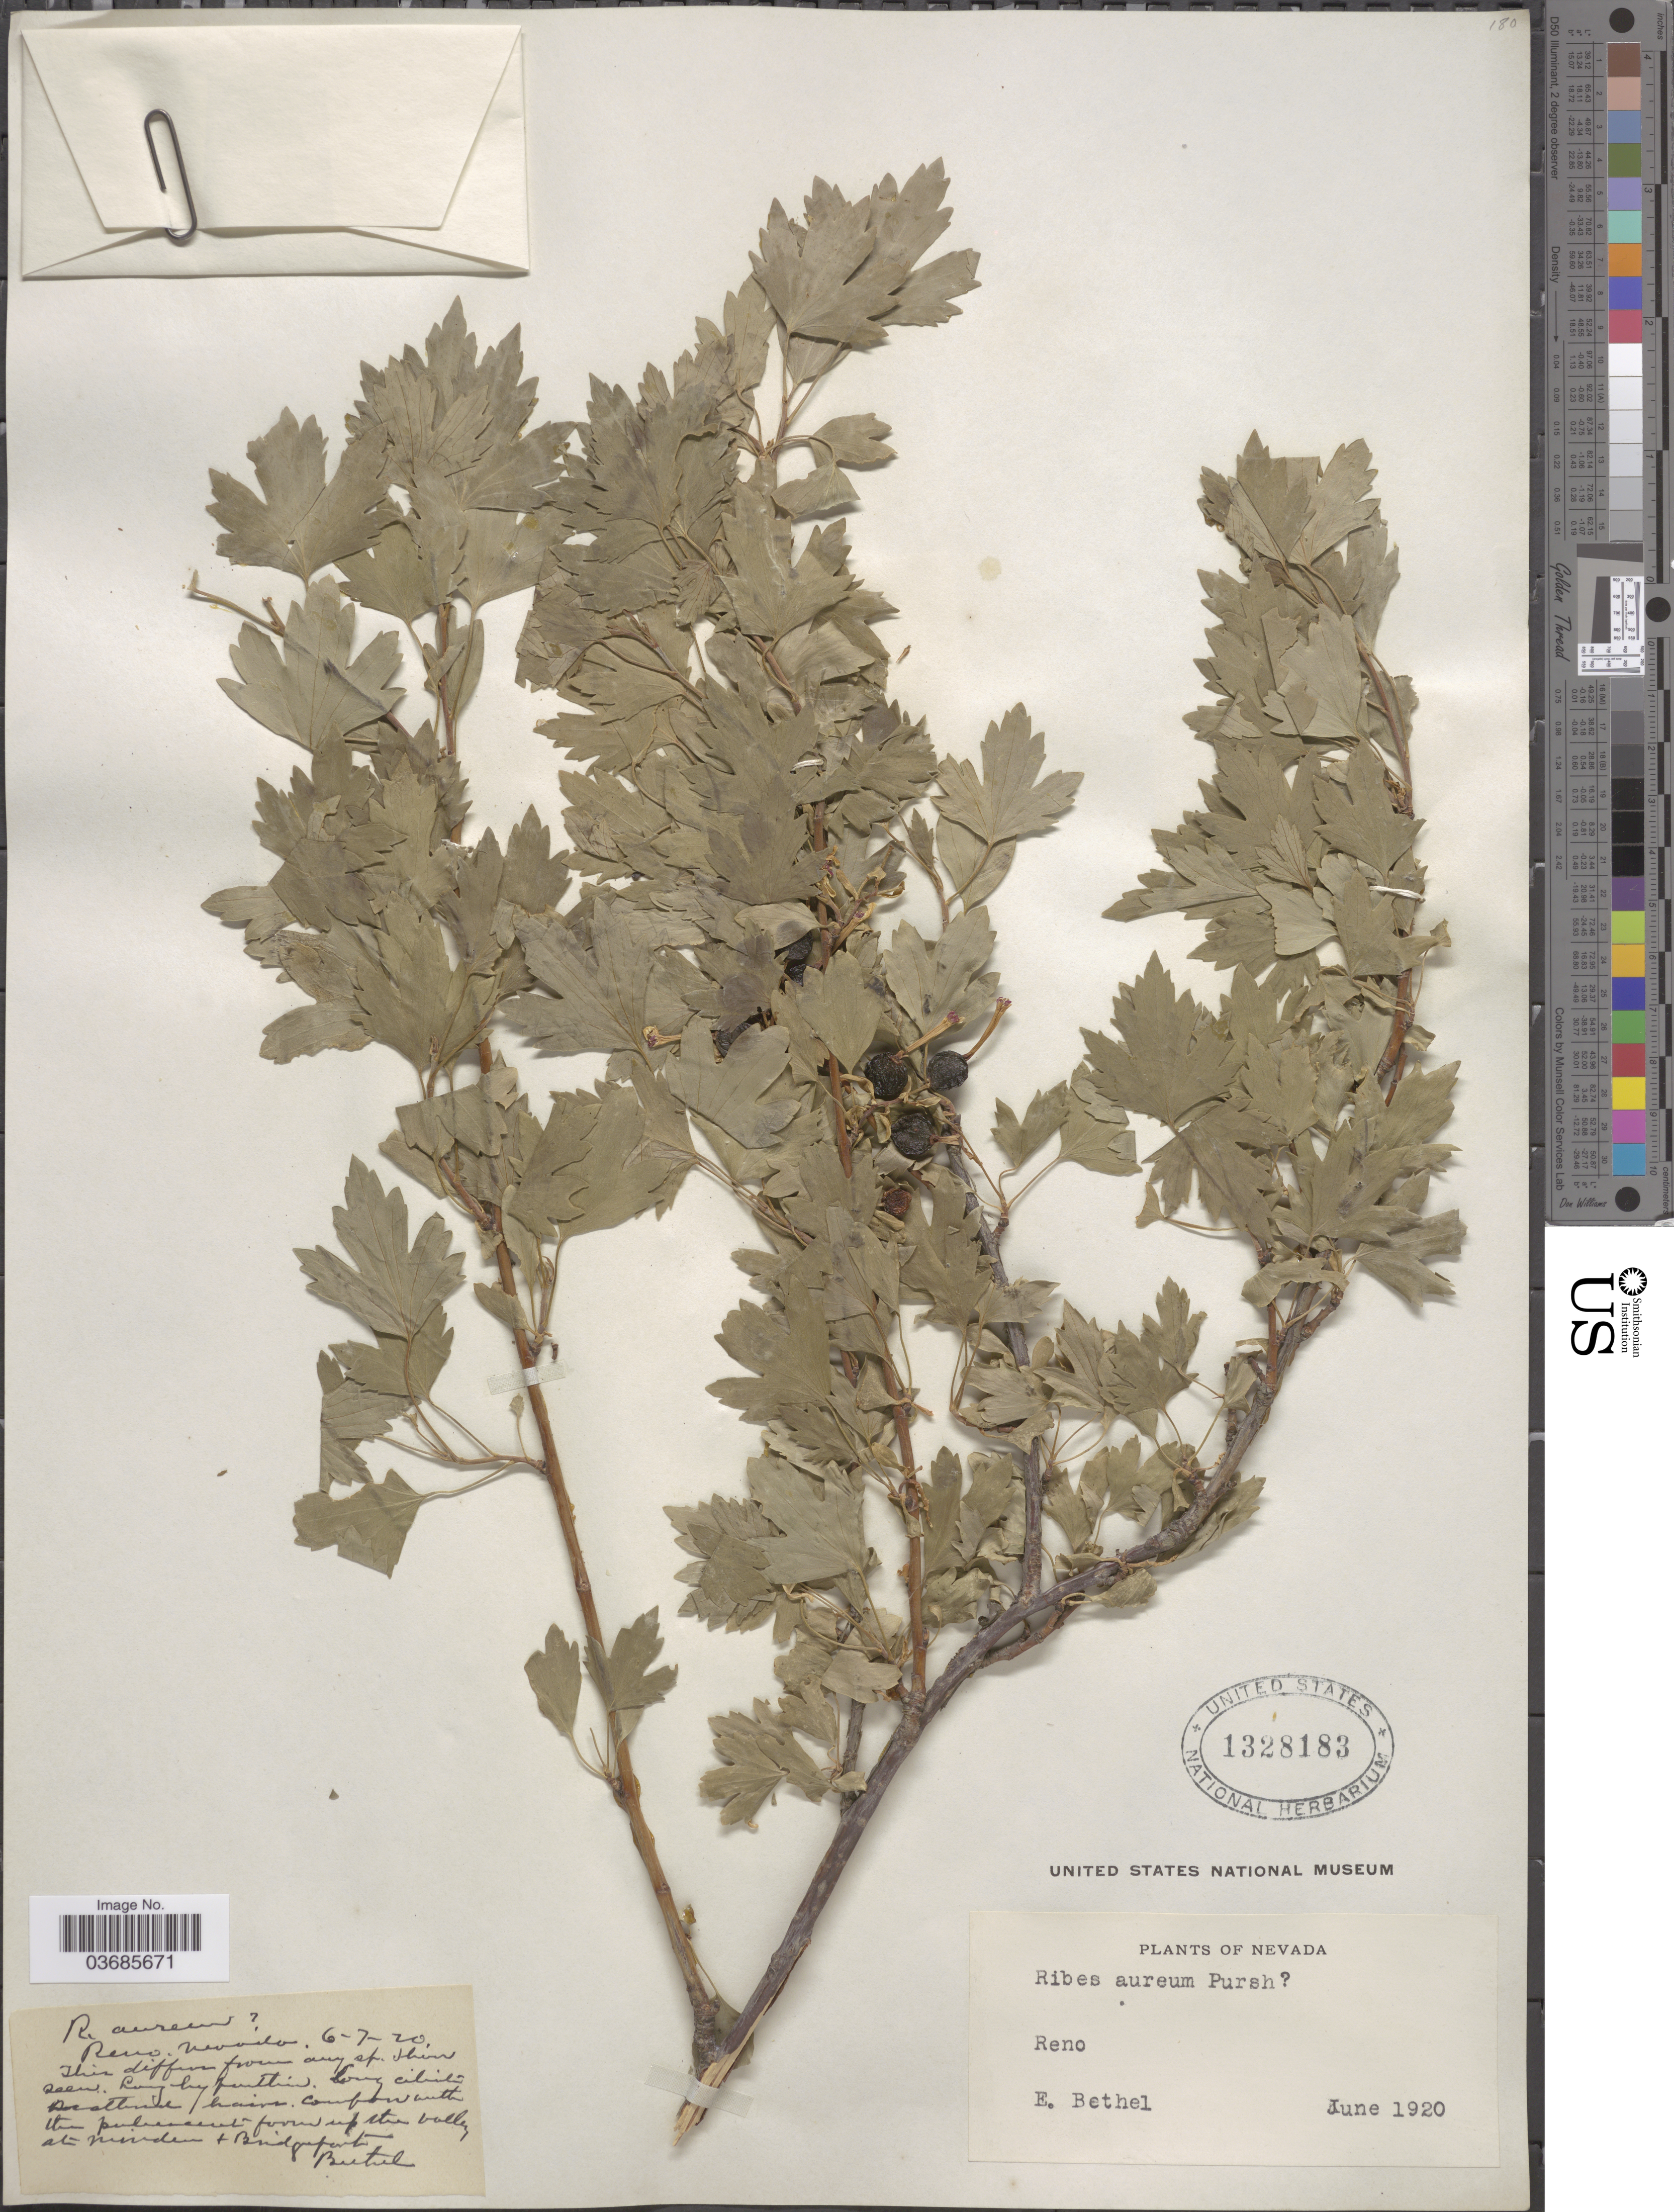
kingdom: Plantae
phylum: Tracheophyta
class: Magnoliopsida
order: Saxifragales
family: Grossulariaceae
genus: Ribes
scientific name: Ribes aureum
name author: Pursh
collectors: E. Bethel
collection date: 1920-06-07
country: United States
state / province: Nevada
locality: Reno. Up mtn valley at Minden + Bridgeport.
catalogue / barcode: US 1328183